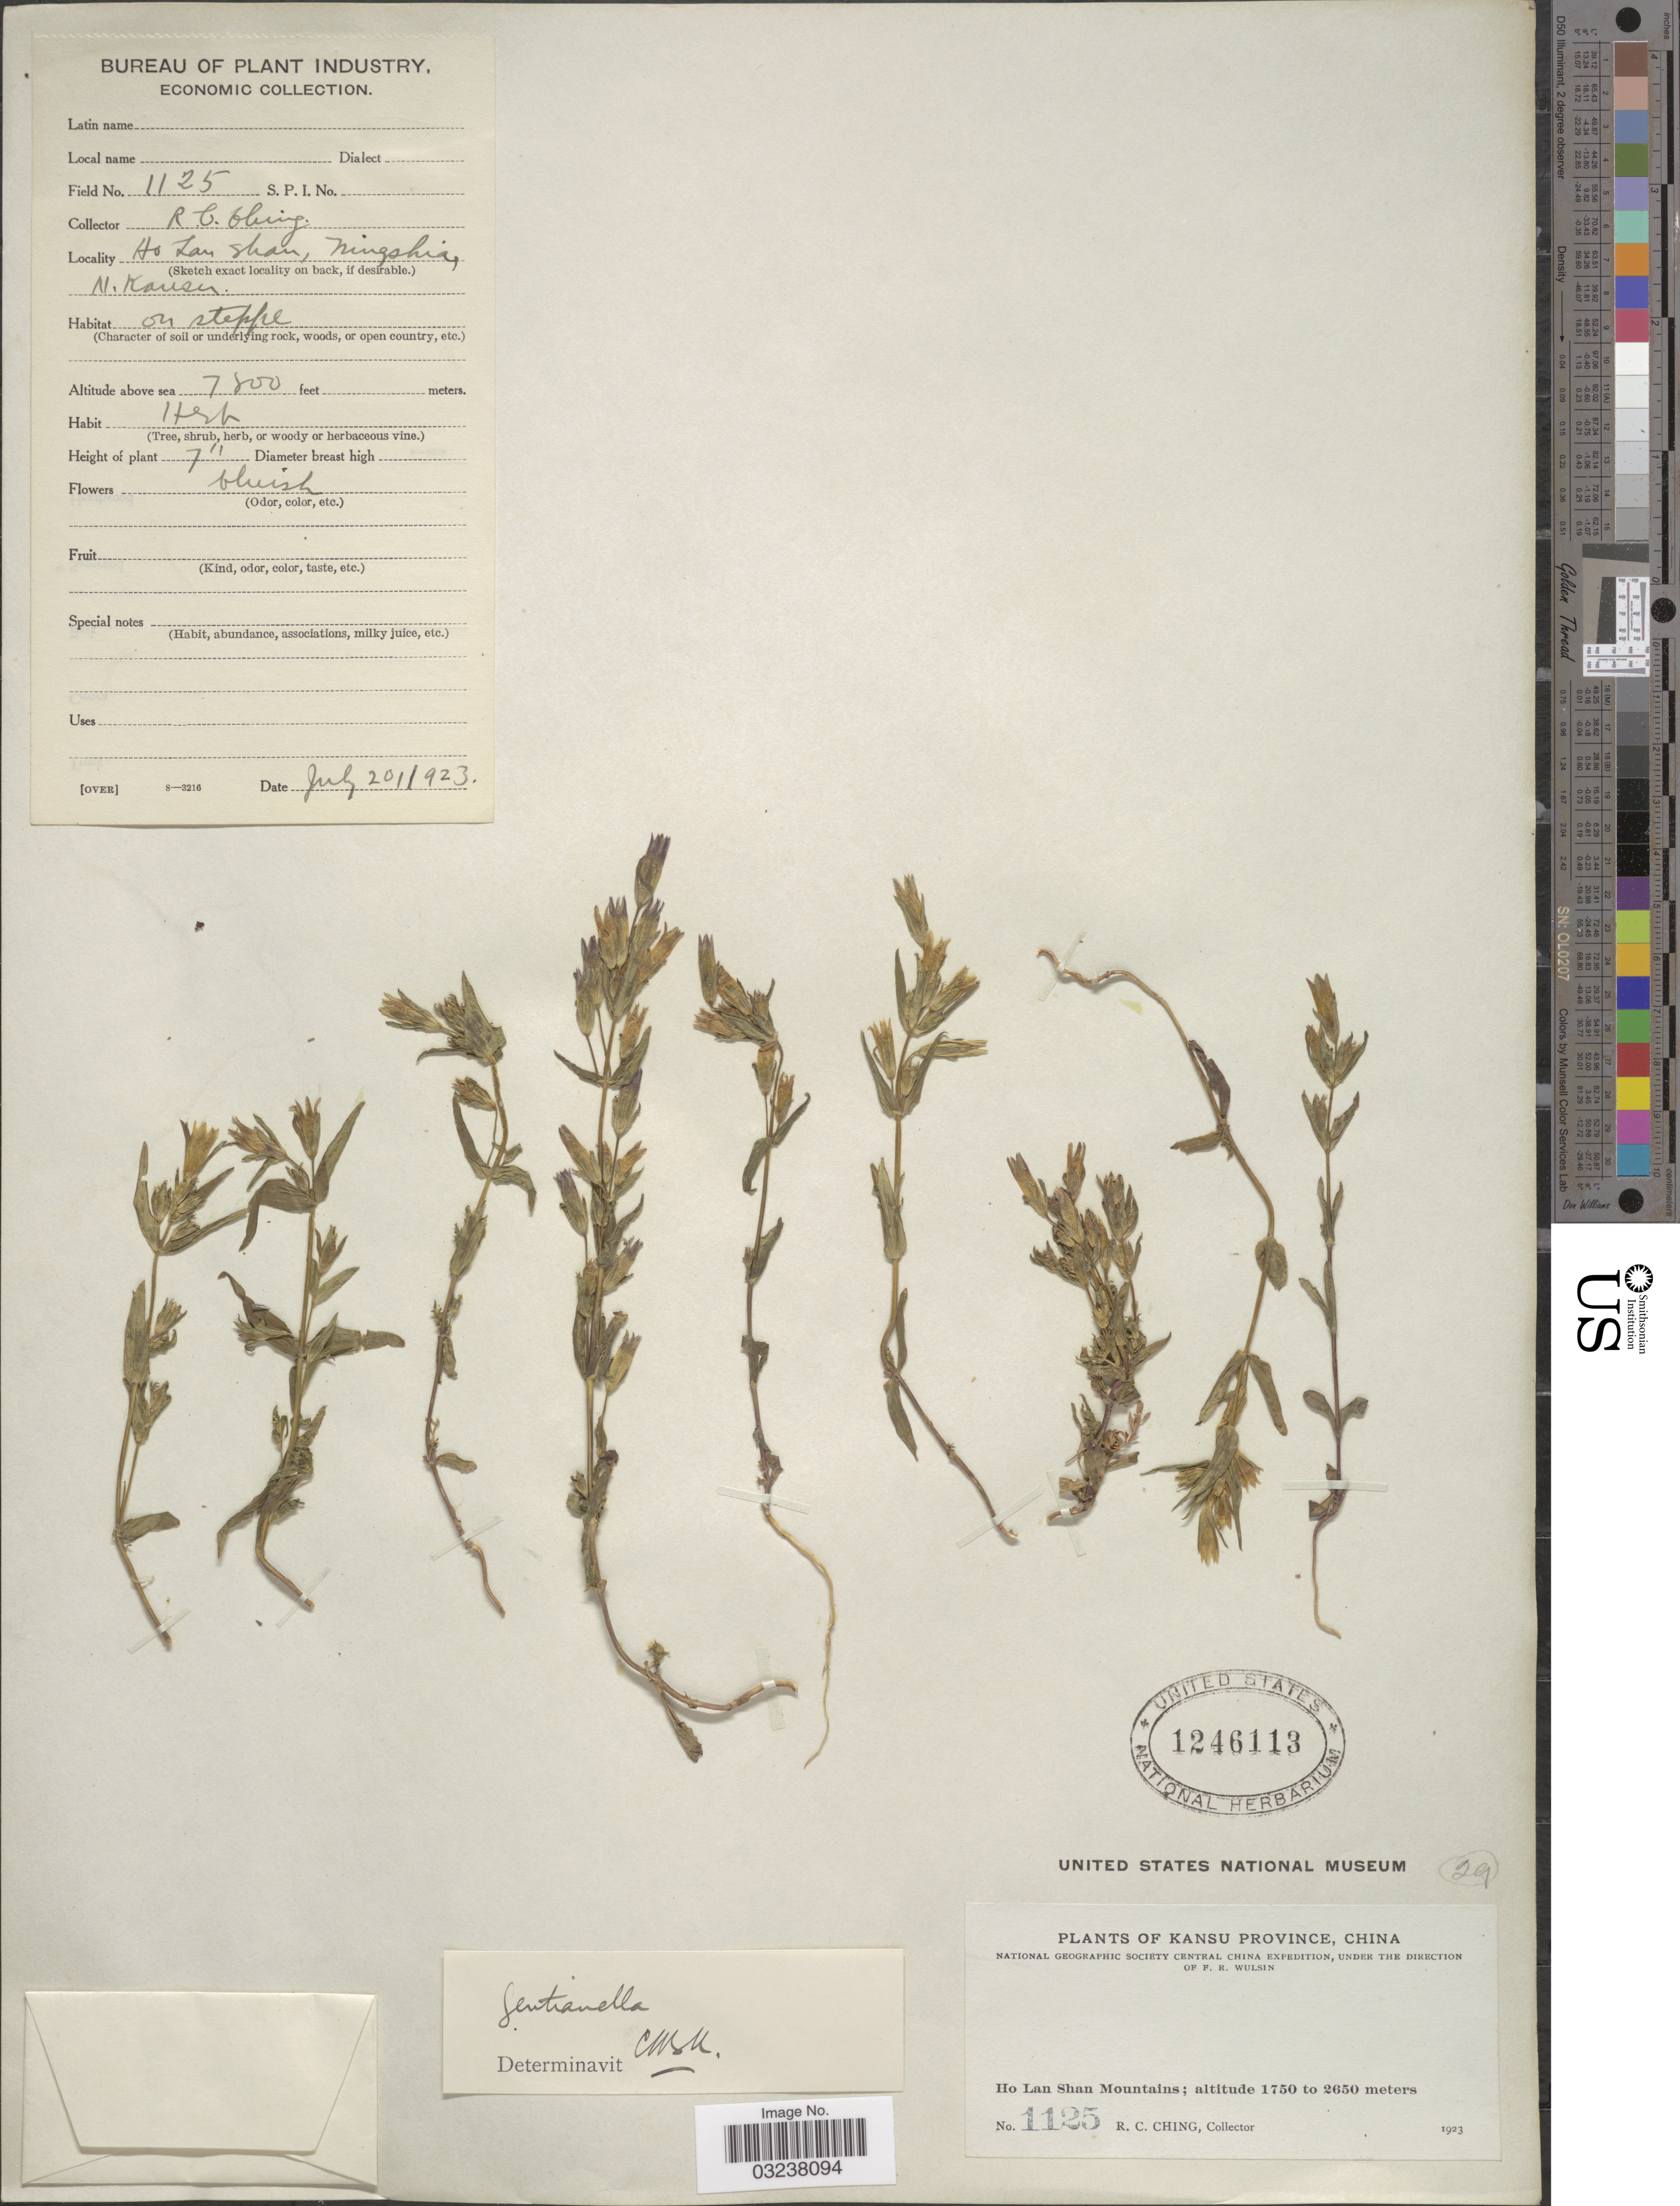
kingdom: Plantae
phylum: Tracheophyta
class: Magnoliopsida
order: Gentianales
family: Gentianaceae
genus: Gentianella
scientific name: Gentianella sp.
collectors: R. C. Ching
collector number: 1125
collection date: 1923-07-20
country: China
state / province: Gansu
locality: Kansu Province. Ho Lan Shan Mountains. Ho Lan Shan, Ningshia, N. Kansu.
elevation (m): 2377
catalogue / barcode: US 1246113